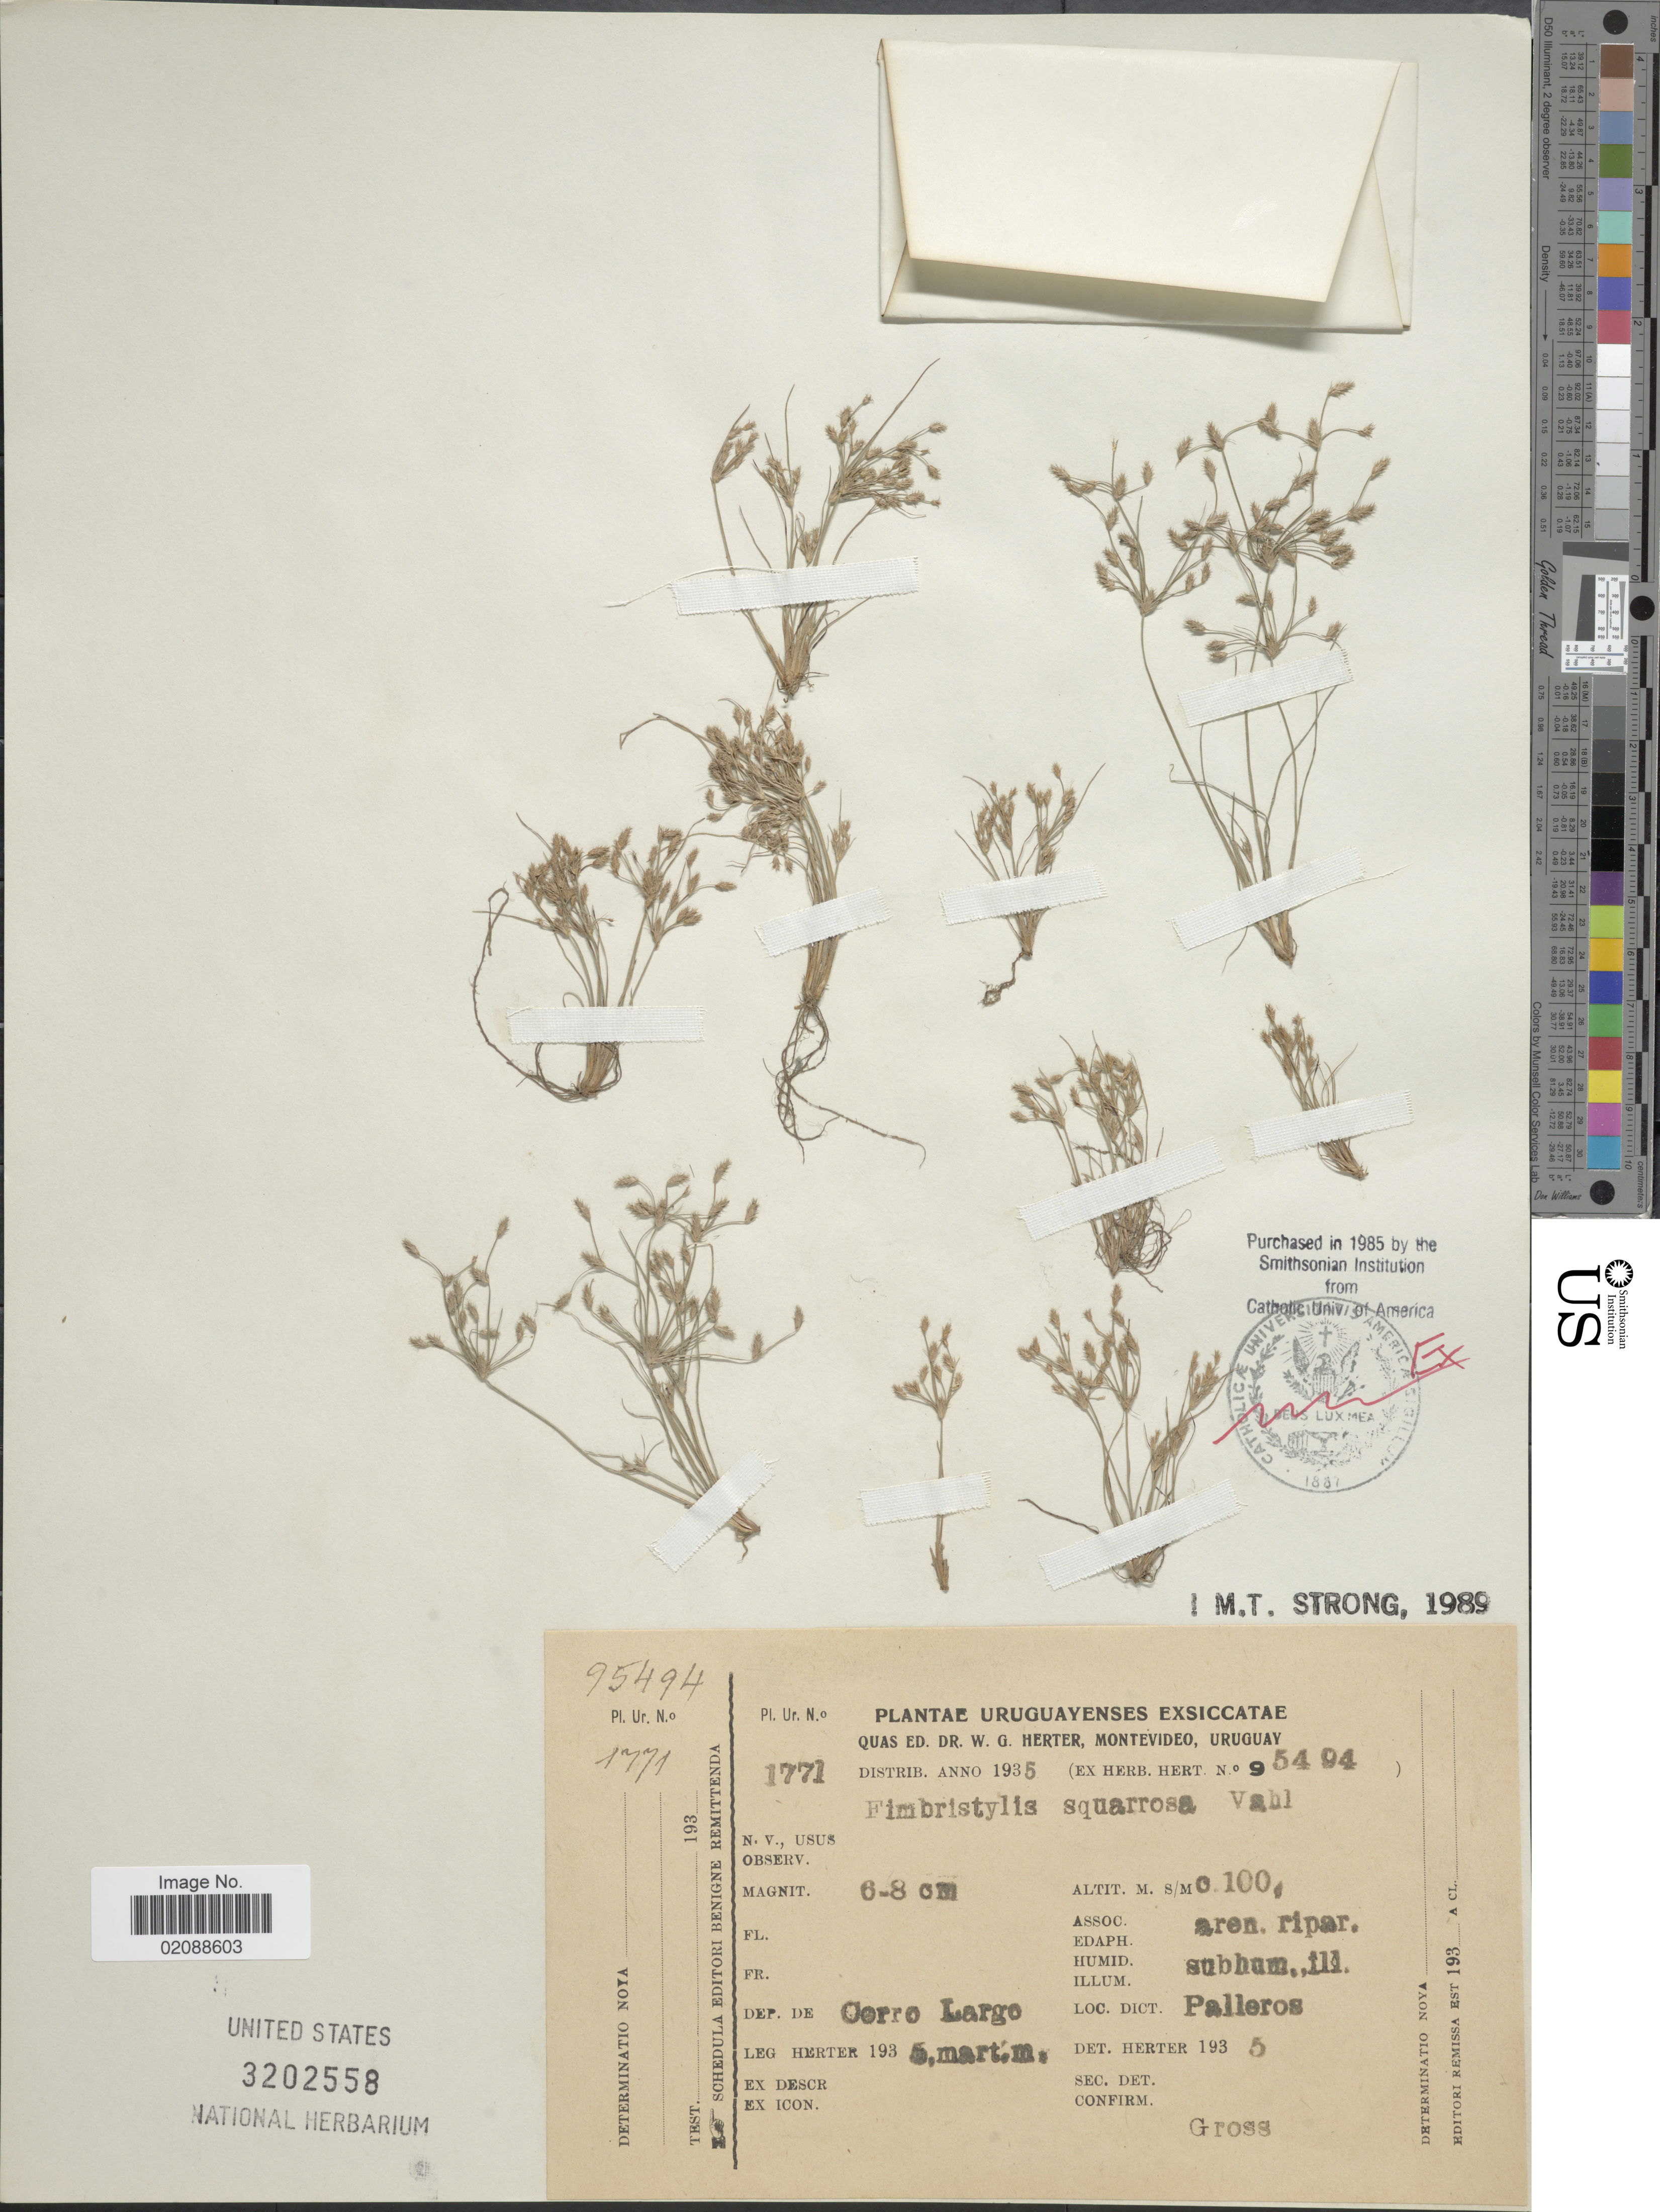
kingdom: Plantae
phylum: Tracheophyta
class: Liliopsida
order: Poales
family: Cyperaceae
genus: Fimbristylis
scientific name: Fimbristylis squarrosa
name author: Vahl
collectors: W. G. Herter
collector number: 1771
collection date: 1935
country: Uruguay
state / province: Cerro Largo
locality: Palleros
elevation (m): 100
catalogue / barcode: US 3202558